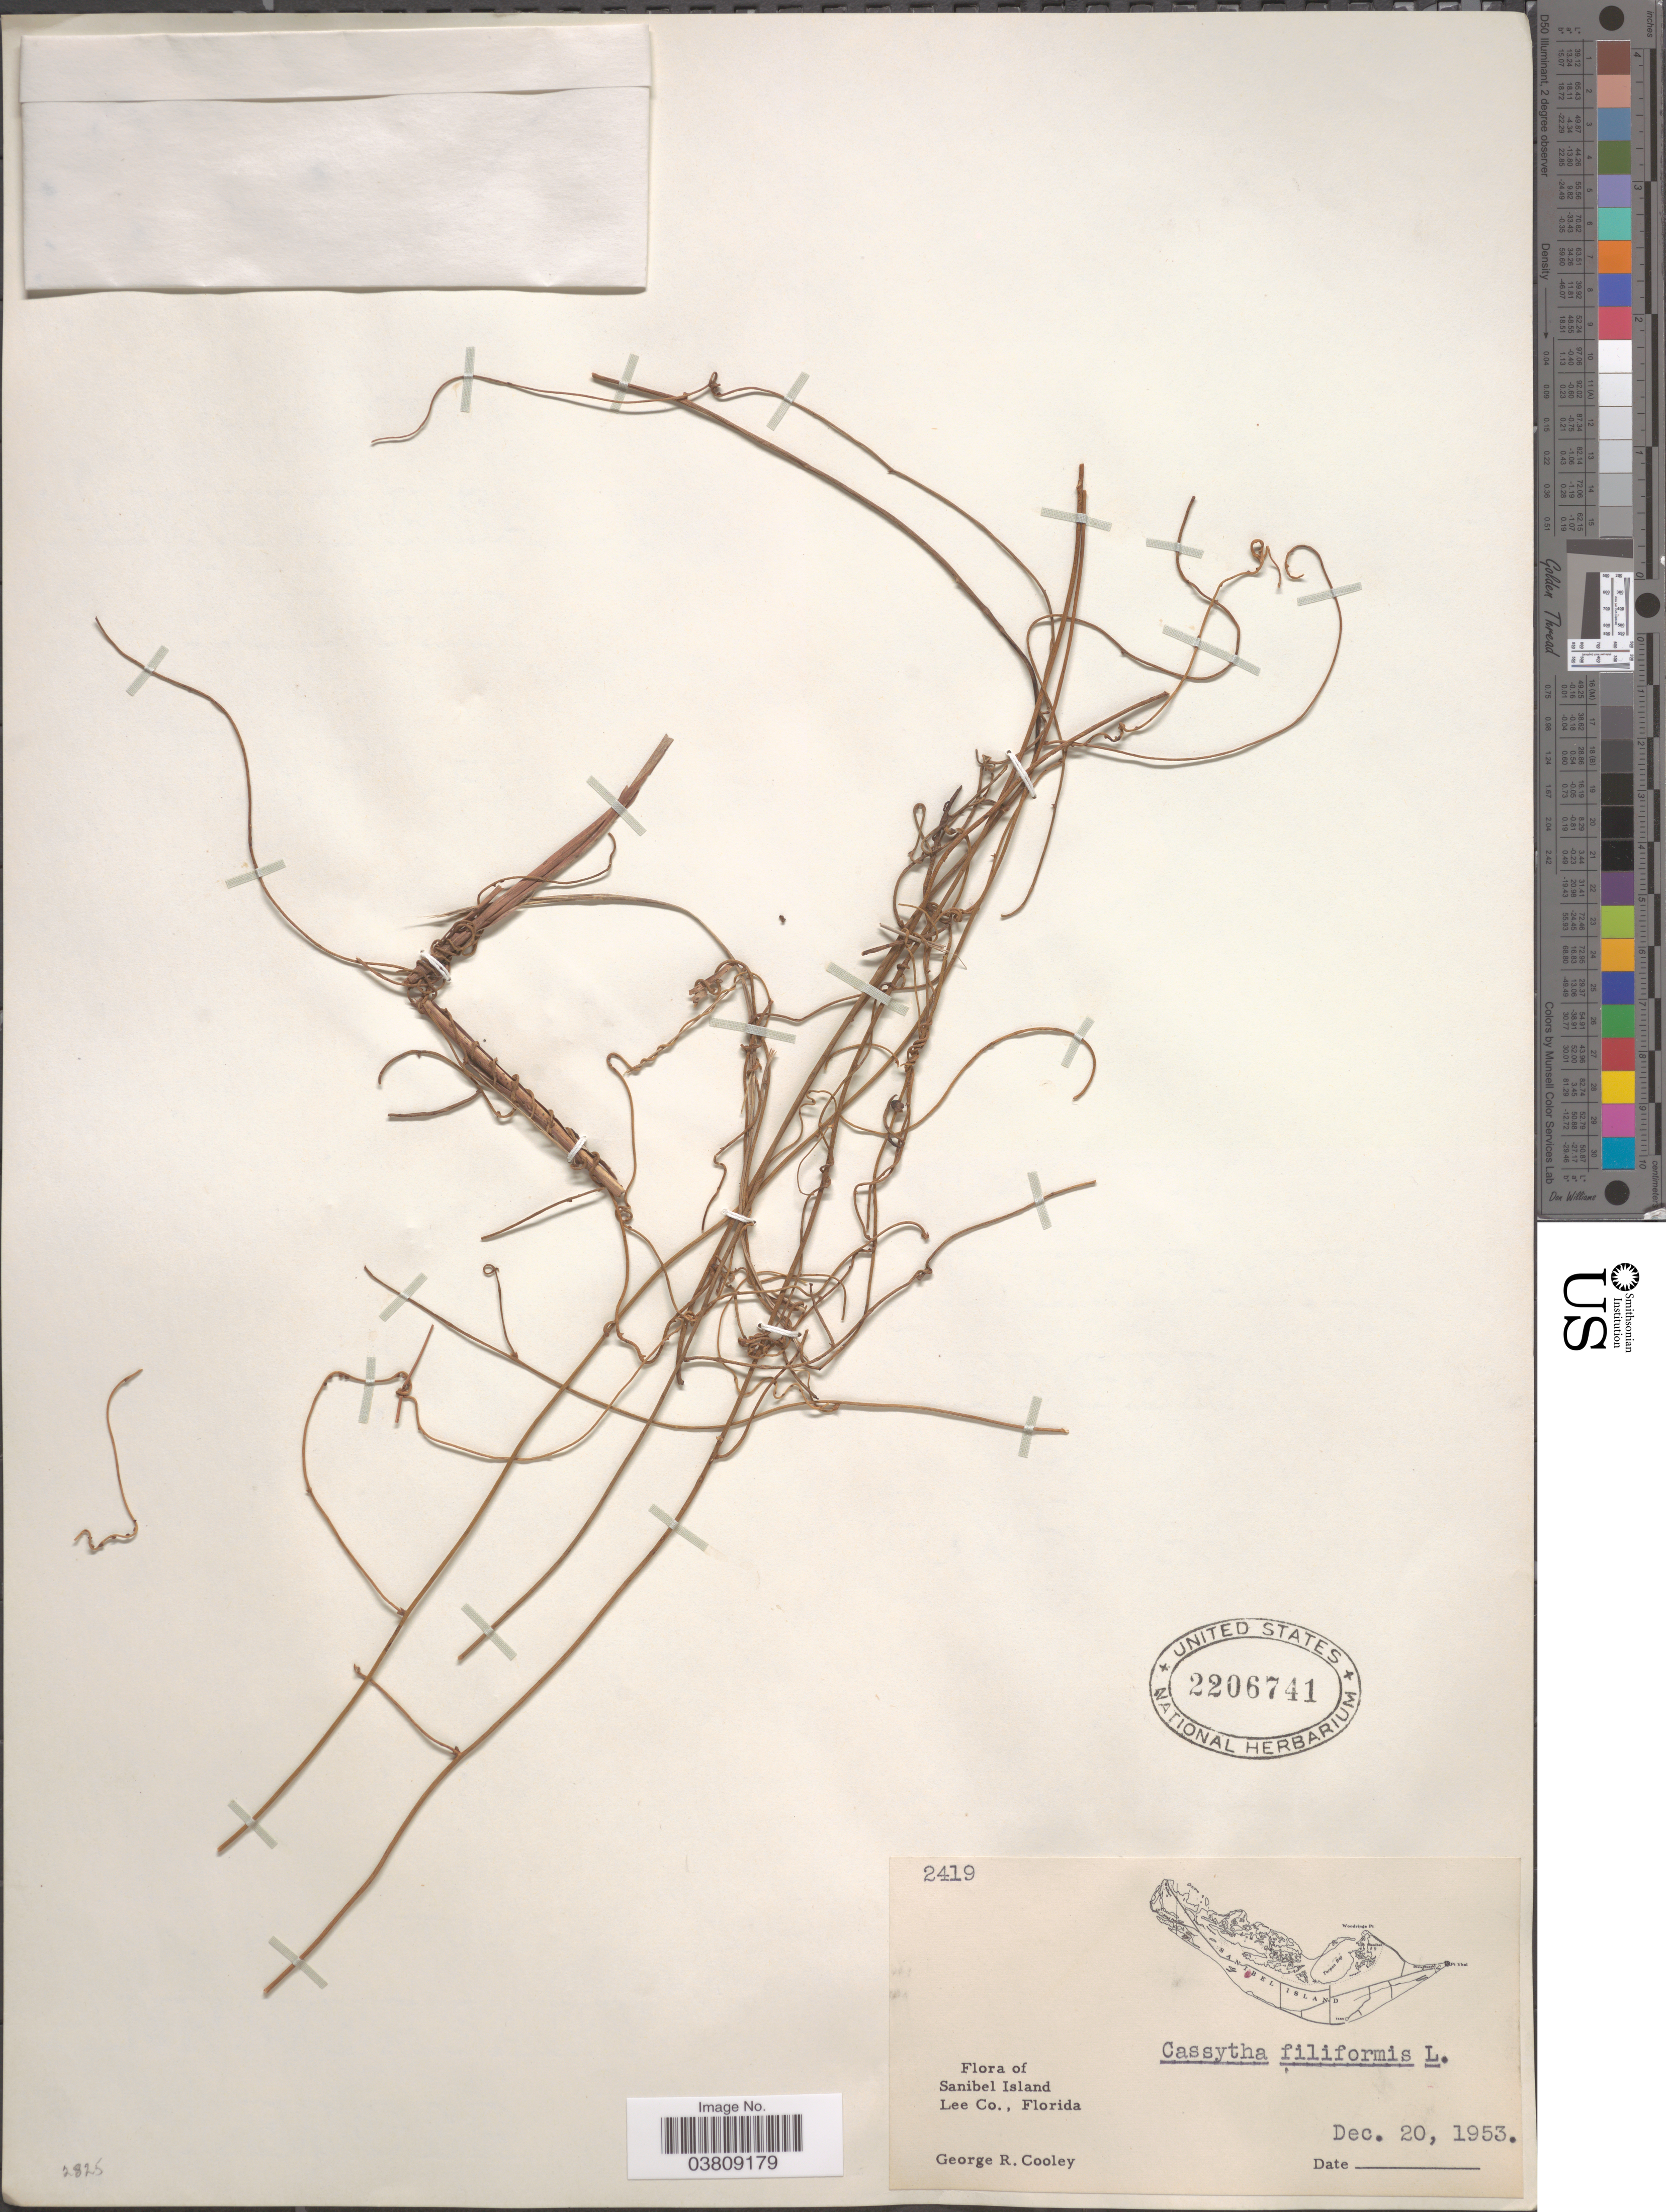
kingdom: Plantae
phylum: Tracheophyta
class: Magnoliopsida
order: Laurales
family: Lauraceae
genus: Cassytha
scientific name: Cassytha filiformis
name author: L.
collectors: G. R. Cooley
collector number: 2419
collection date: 1953-12-20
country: United States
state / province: Florida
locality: Sanibel Island, Lee Co.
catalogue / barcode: US 2206741